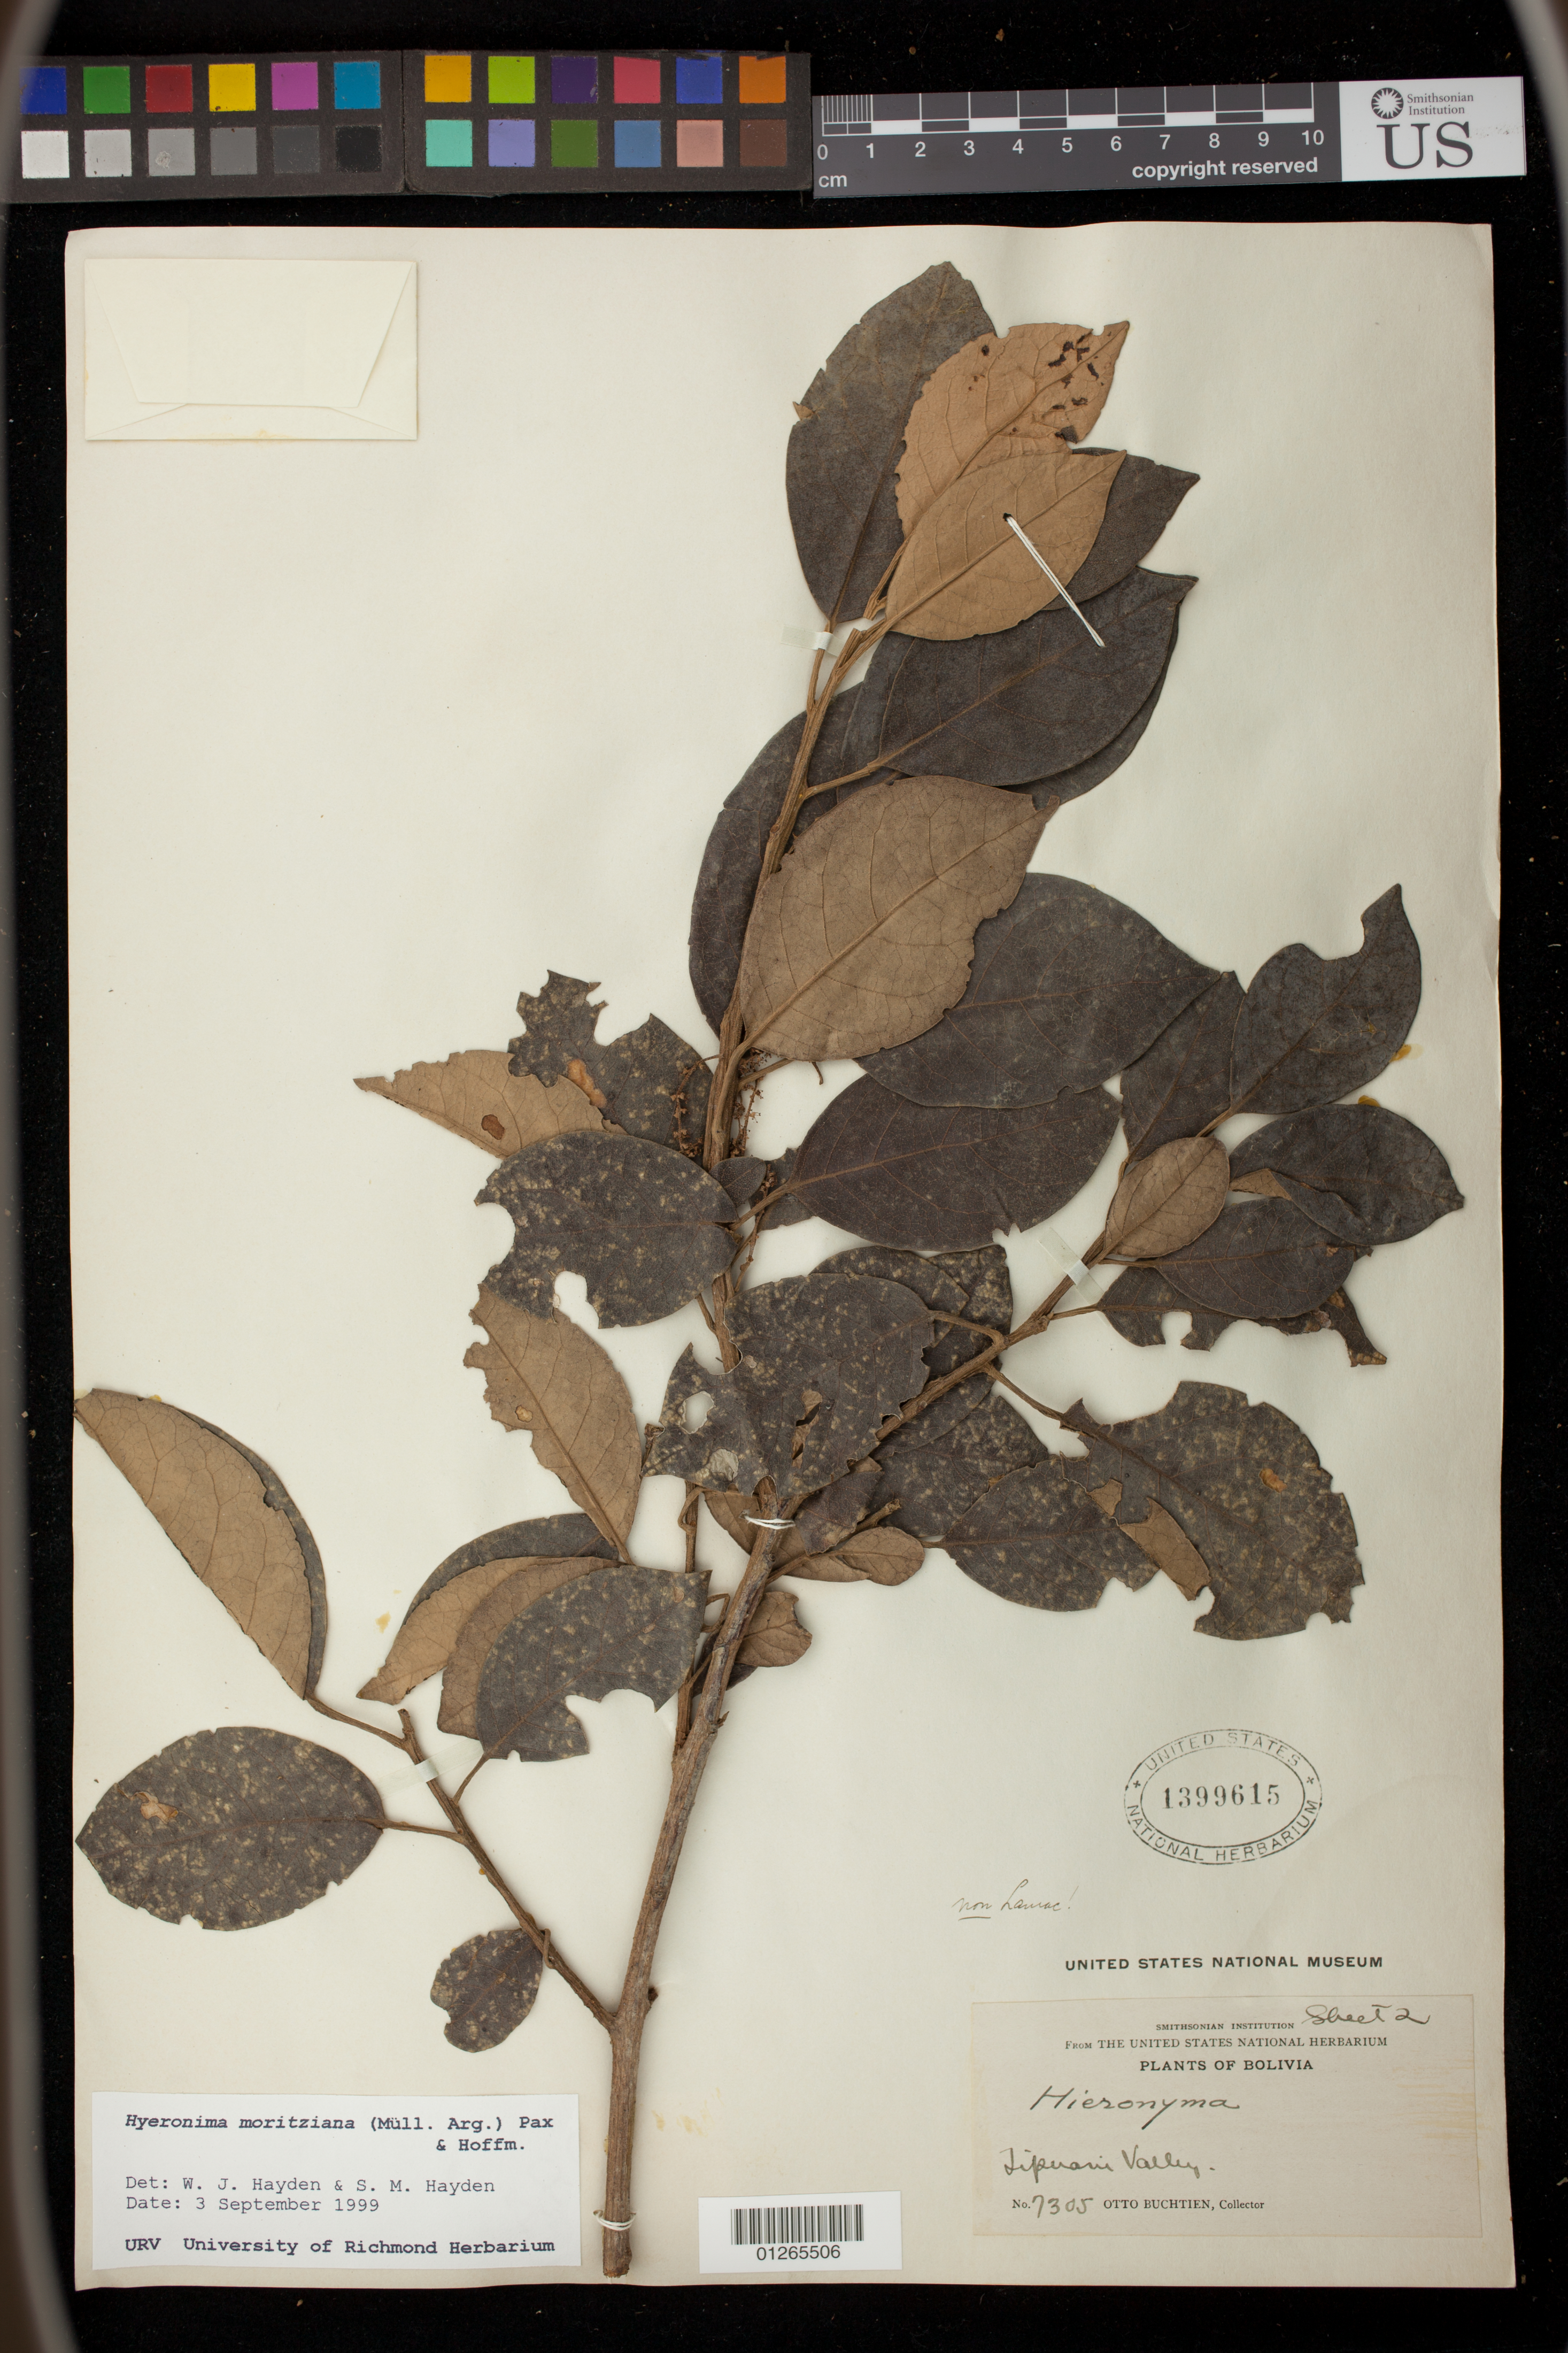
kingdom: Plantae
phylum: Tracheophyta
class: Magnoliopsida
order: Malpighiales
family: Phyllanthaceae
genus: Hieronyma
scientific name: Hieronyma moritziana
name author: (Müll. Arg.) Pax ex K. Hoffm.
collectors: O. Buchtien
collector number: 7305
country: Bolivia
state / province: La Paz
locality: Tipuani Valley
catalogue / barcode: US 1399615